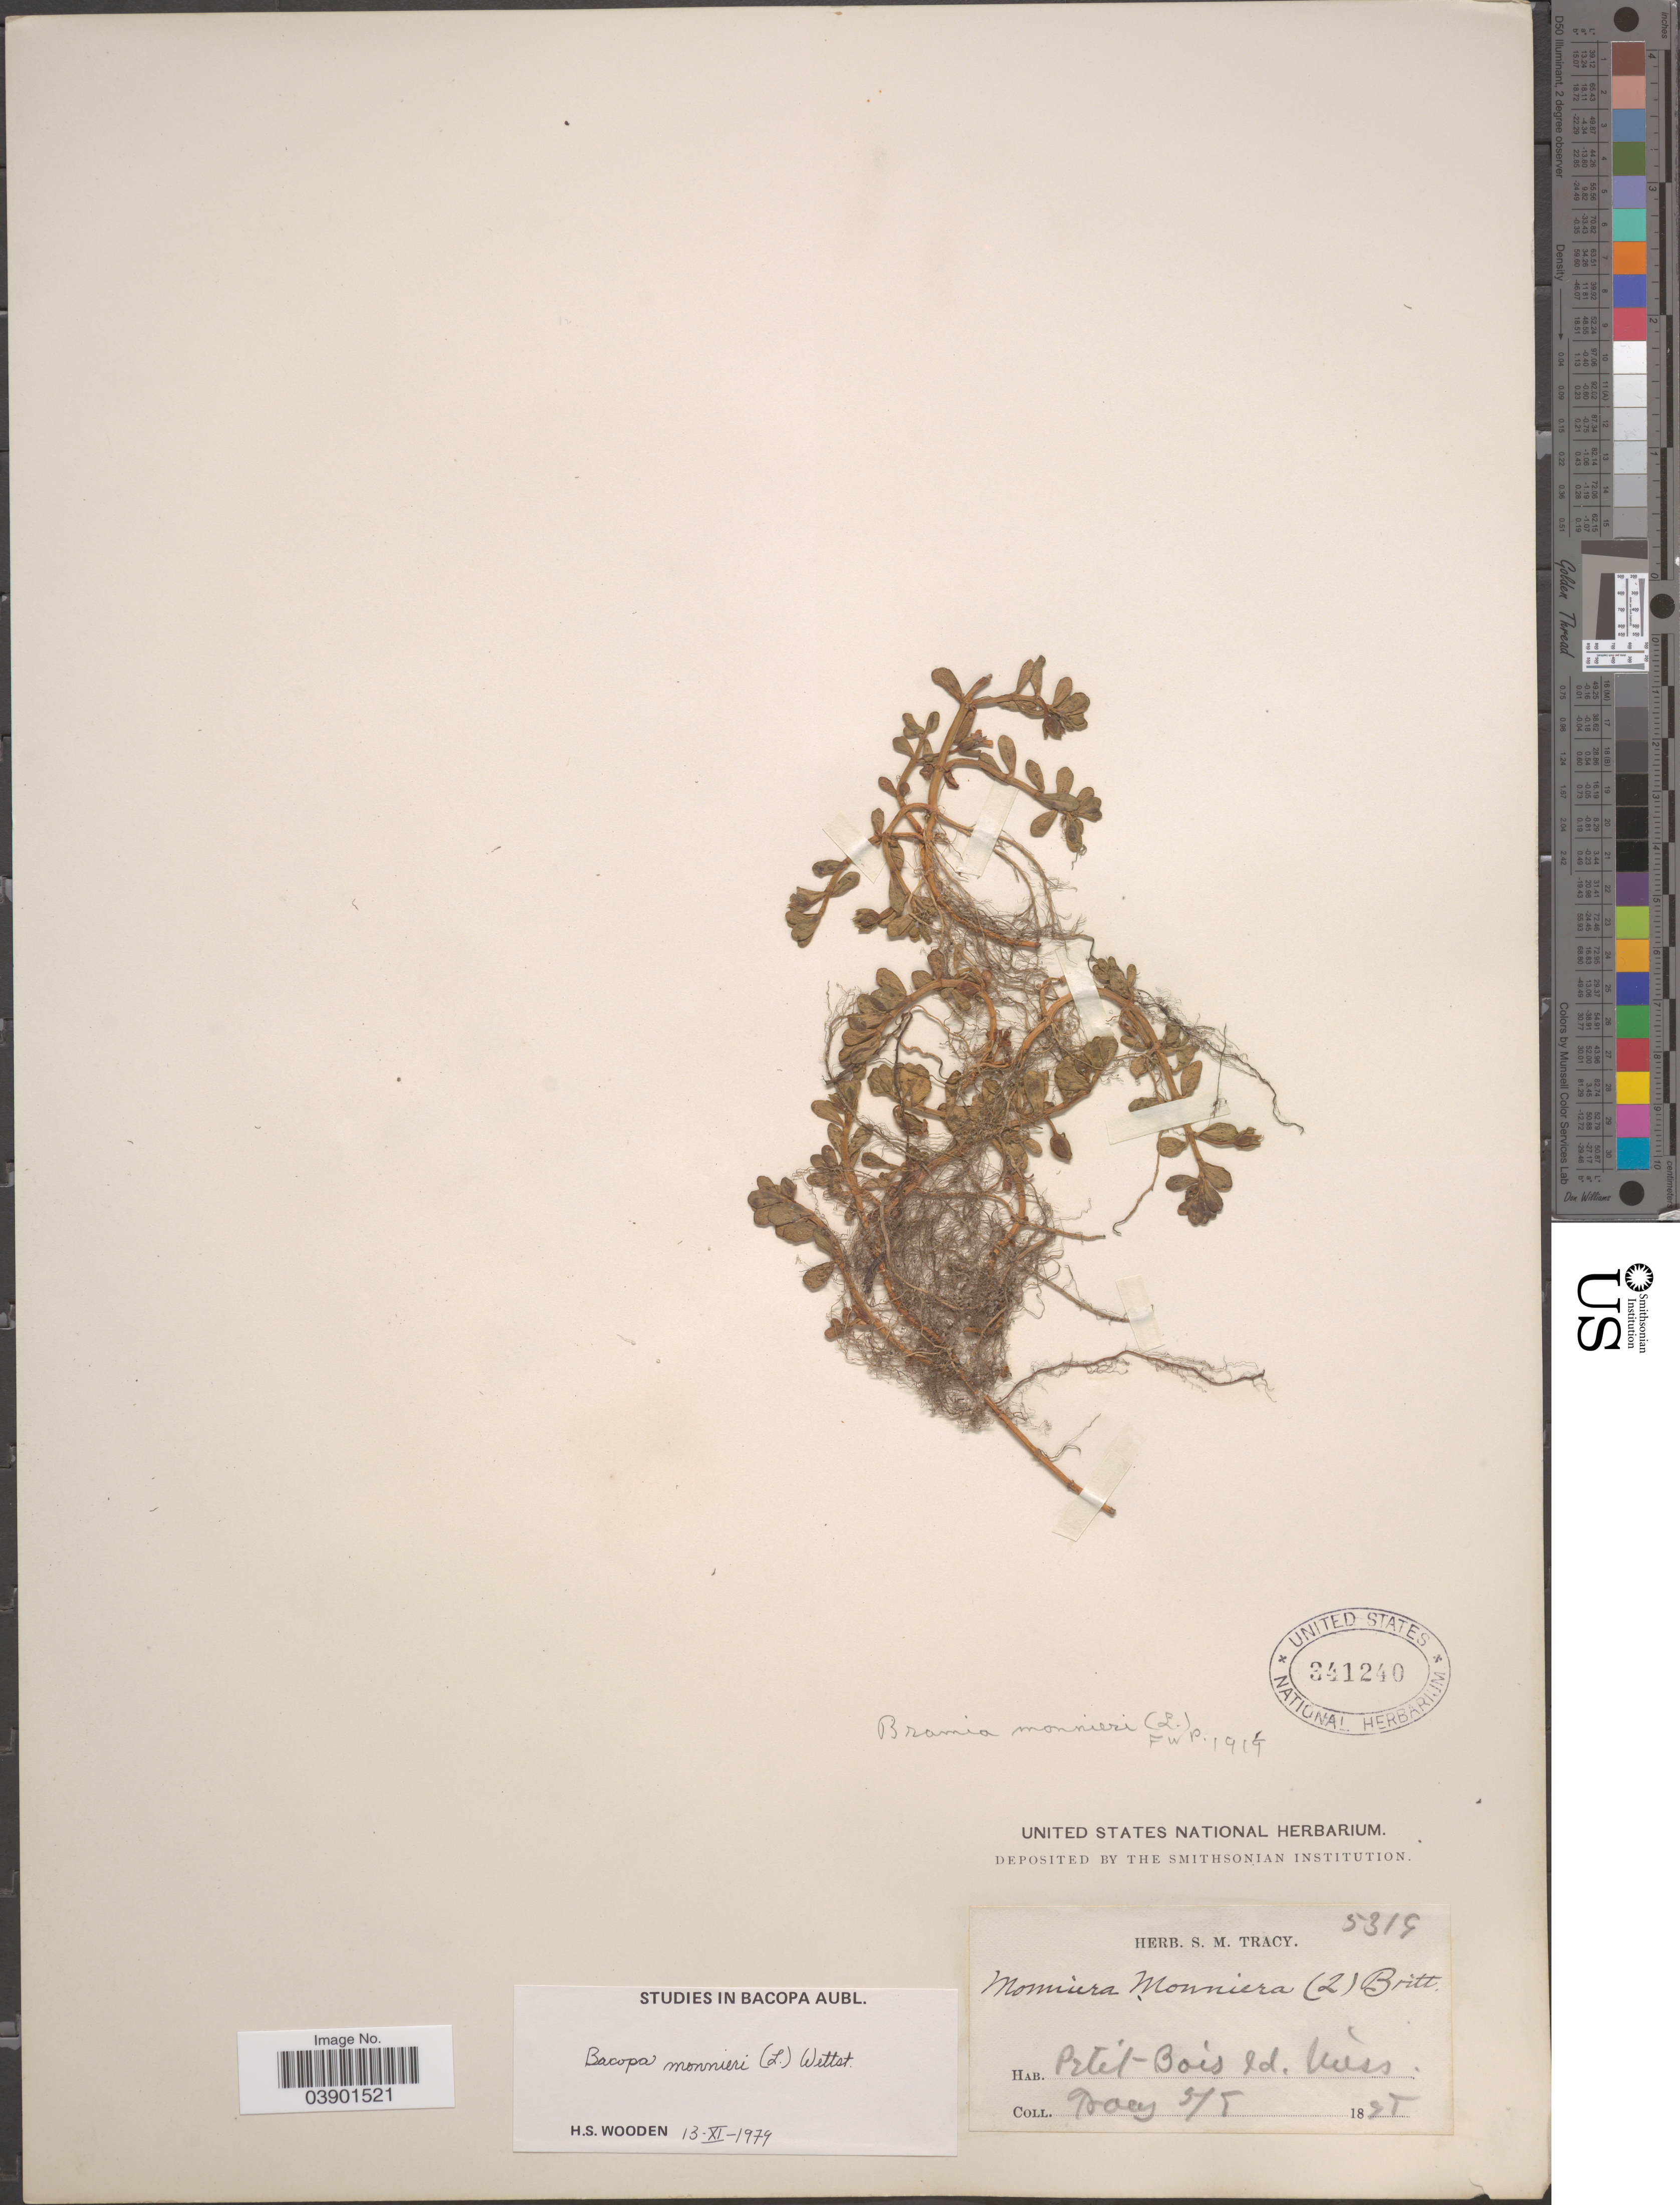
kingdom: Plantae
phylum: Tracheophyta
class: Magnoliopsida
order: Lamiales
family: Plantaginaceae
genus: Bacopa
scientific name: Bacopa monnieri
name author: (L.) Pennell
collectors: S. M. Tracy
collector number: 5319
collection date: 1895-05-05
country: United States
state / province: Mississippi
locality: Petit Bois Id.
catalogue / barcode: US 341240